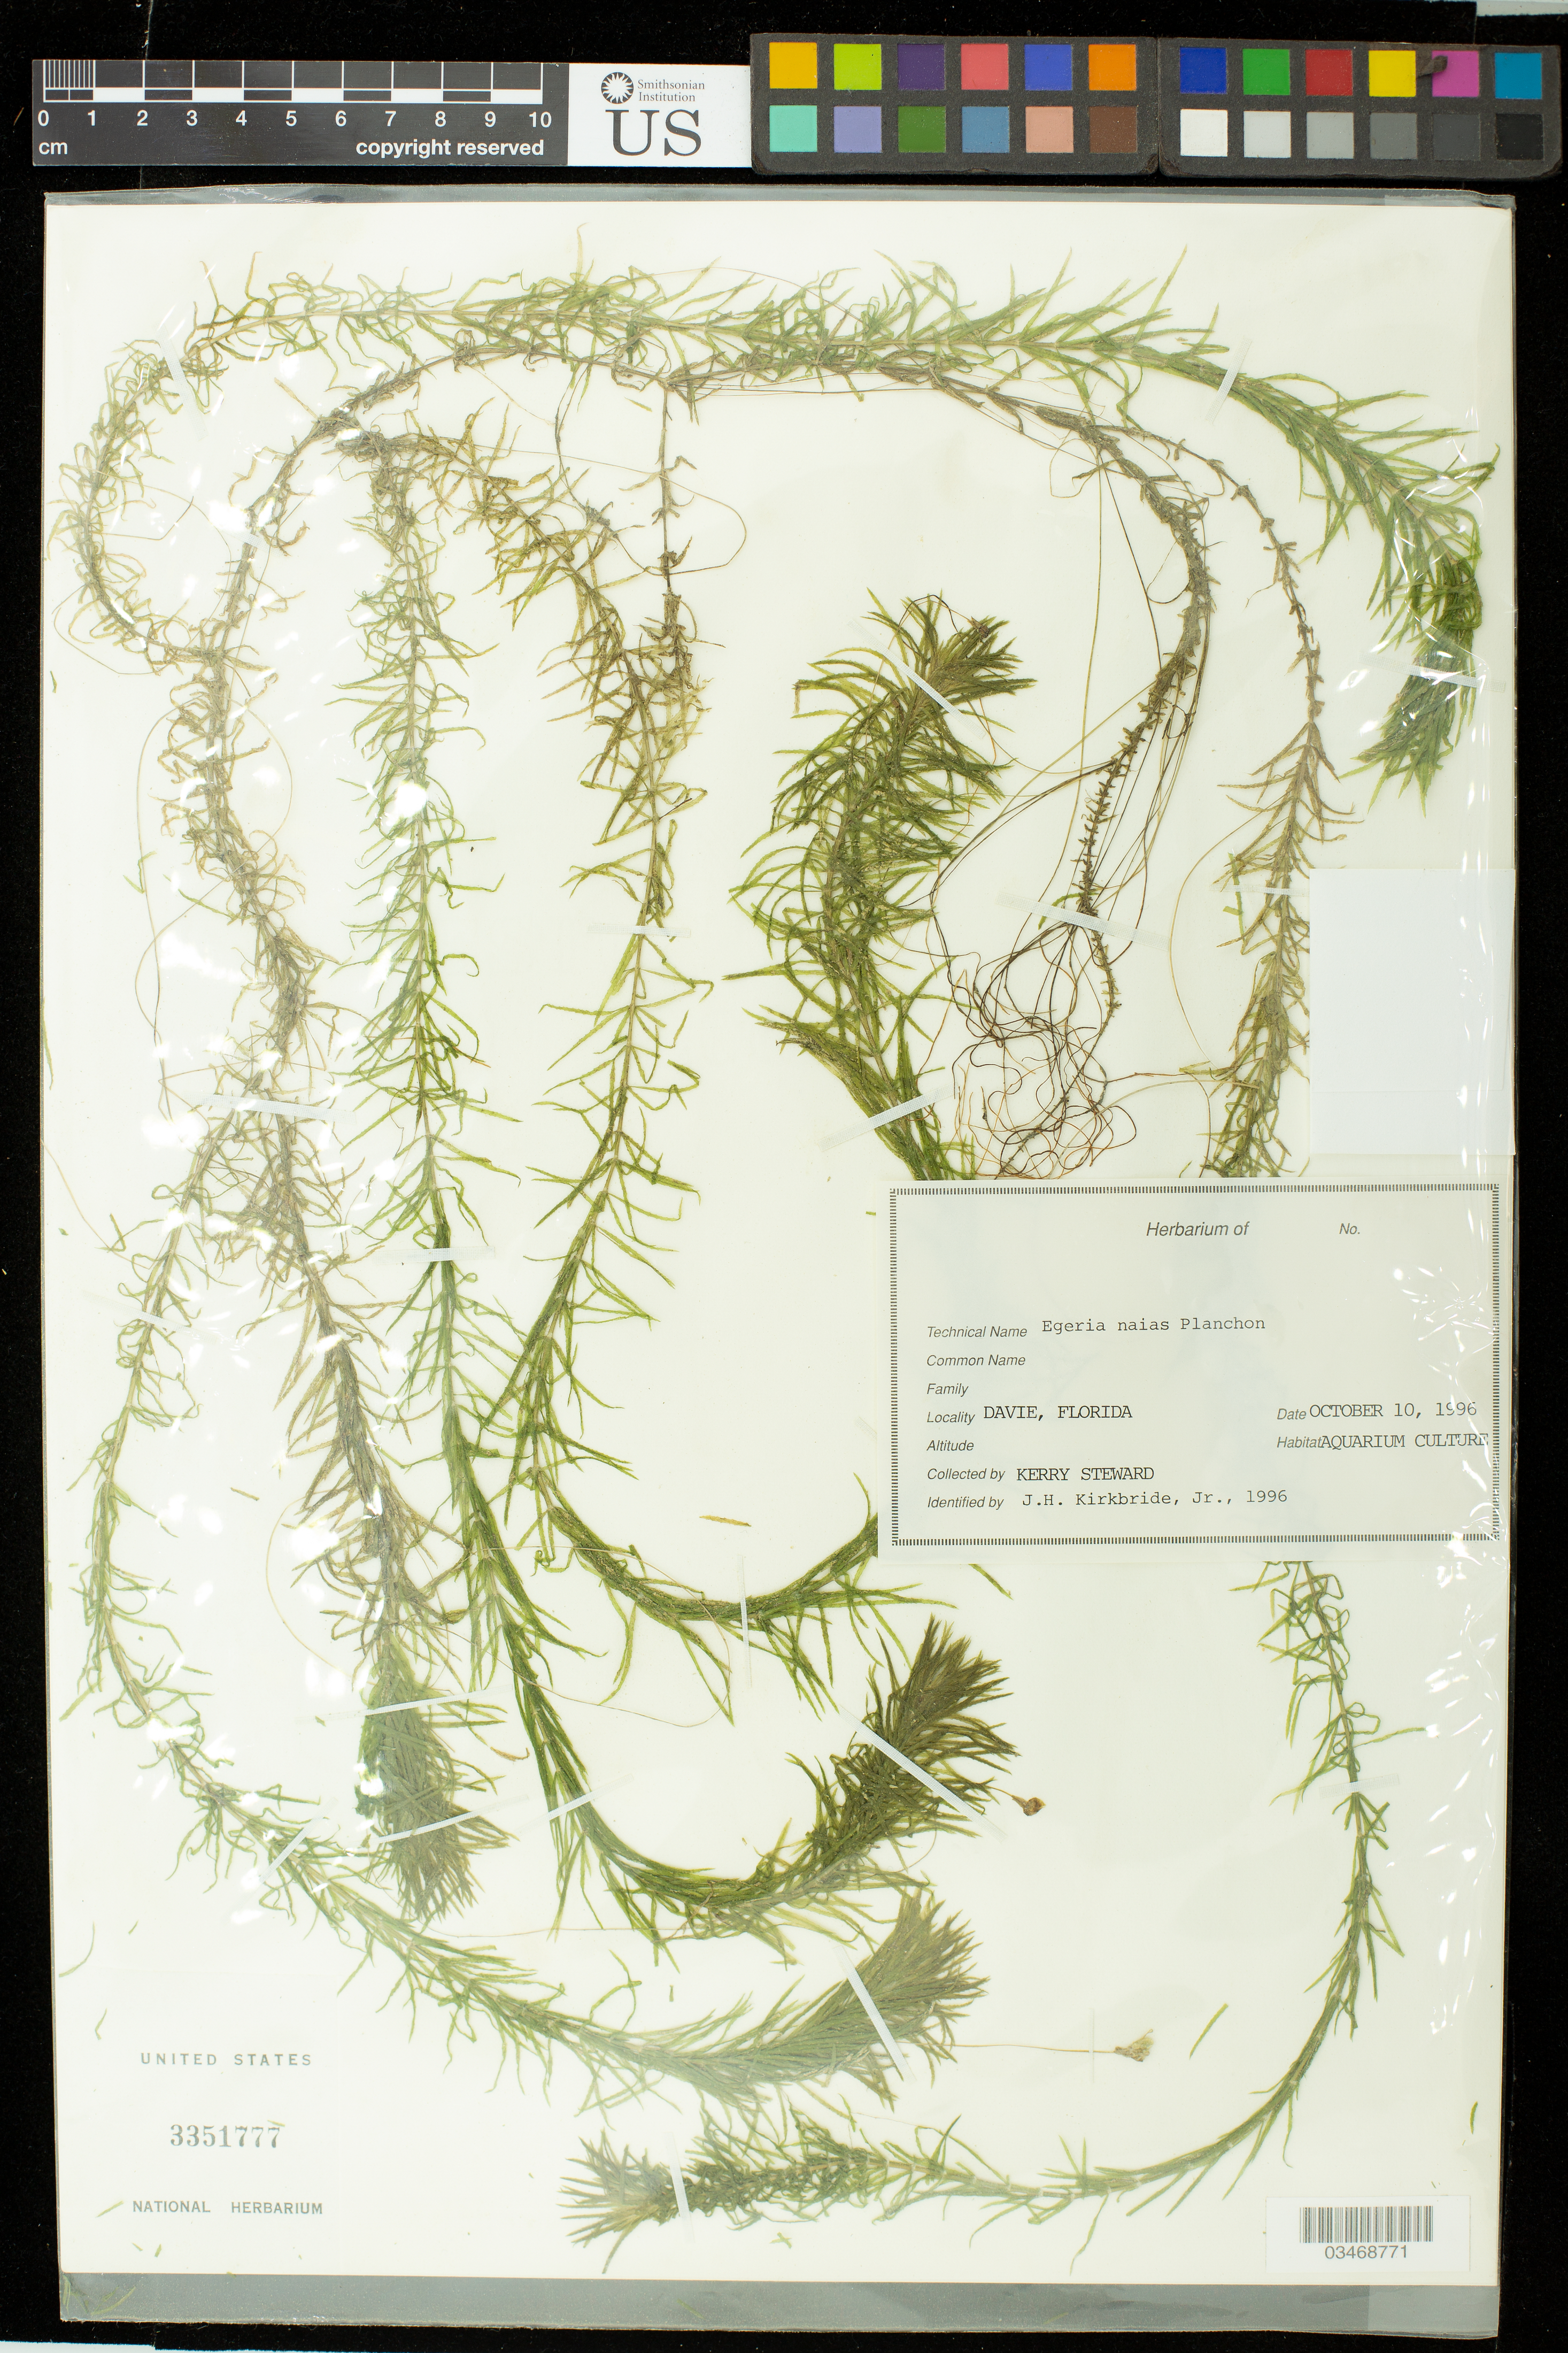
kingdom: Plantae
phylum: Tracheophyta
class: Liliopsida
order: Alismatales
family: Hydrocharitaceae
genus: Egeria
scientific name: Egeria naias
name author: Planch.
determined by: Kirkbride, J. H., Jr.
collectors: K. Steward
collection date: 1996-10-10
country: United States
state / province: Florida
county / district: Broward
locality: Davie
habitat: Aquarium culture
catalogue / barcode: US 3351777